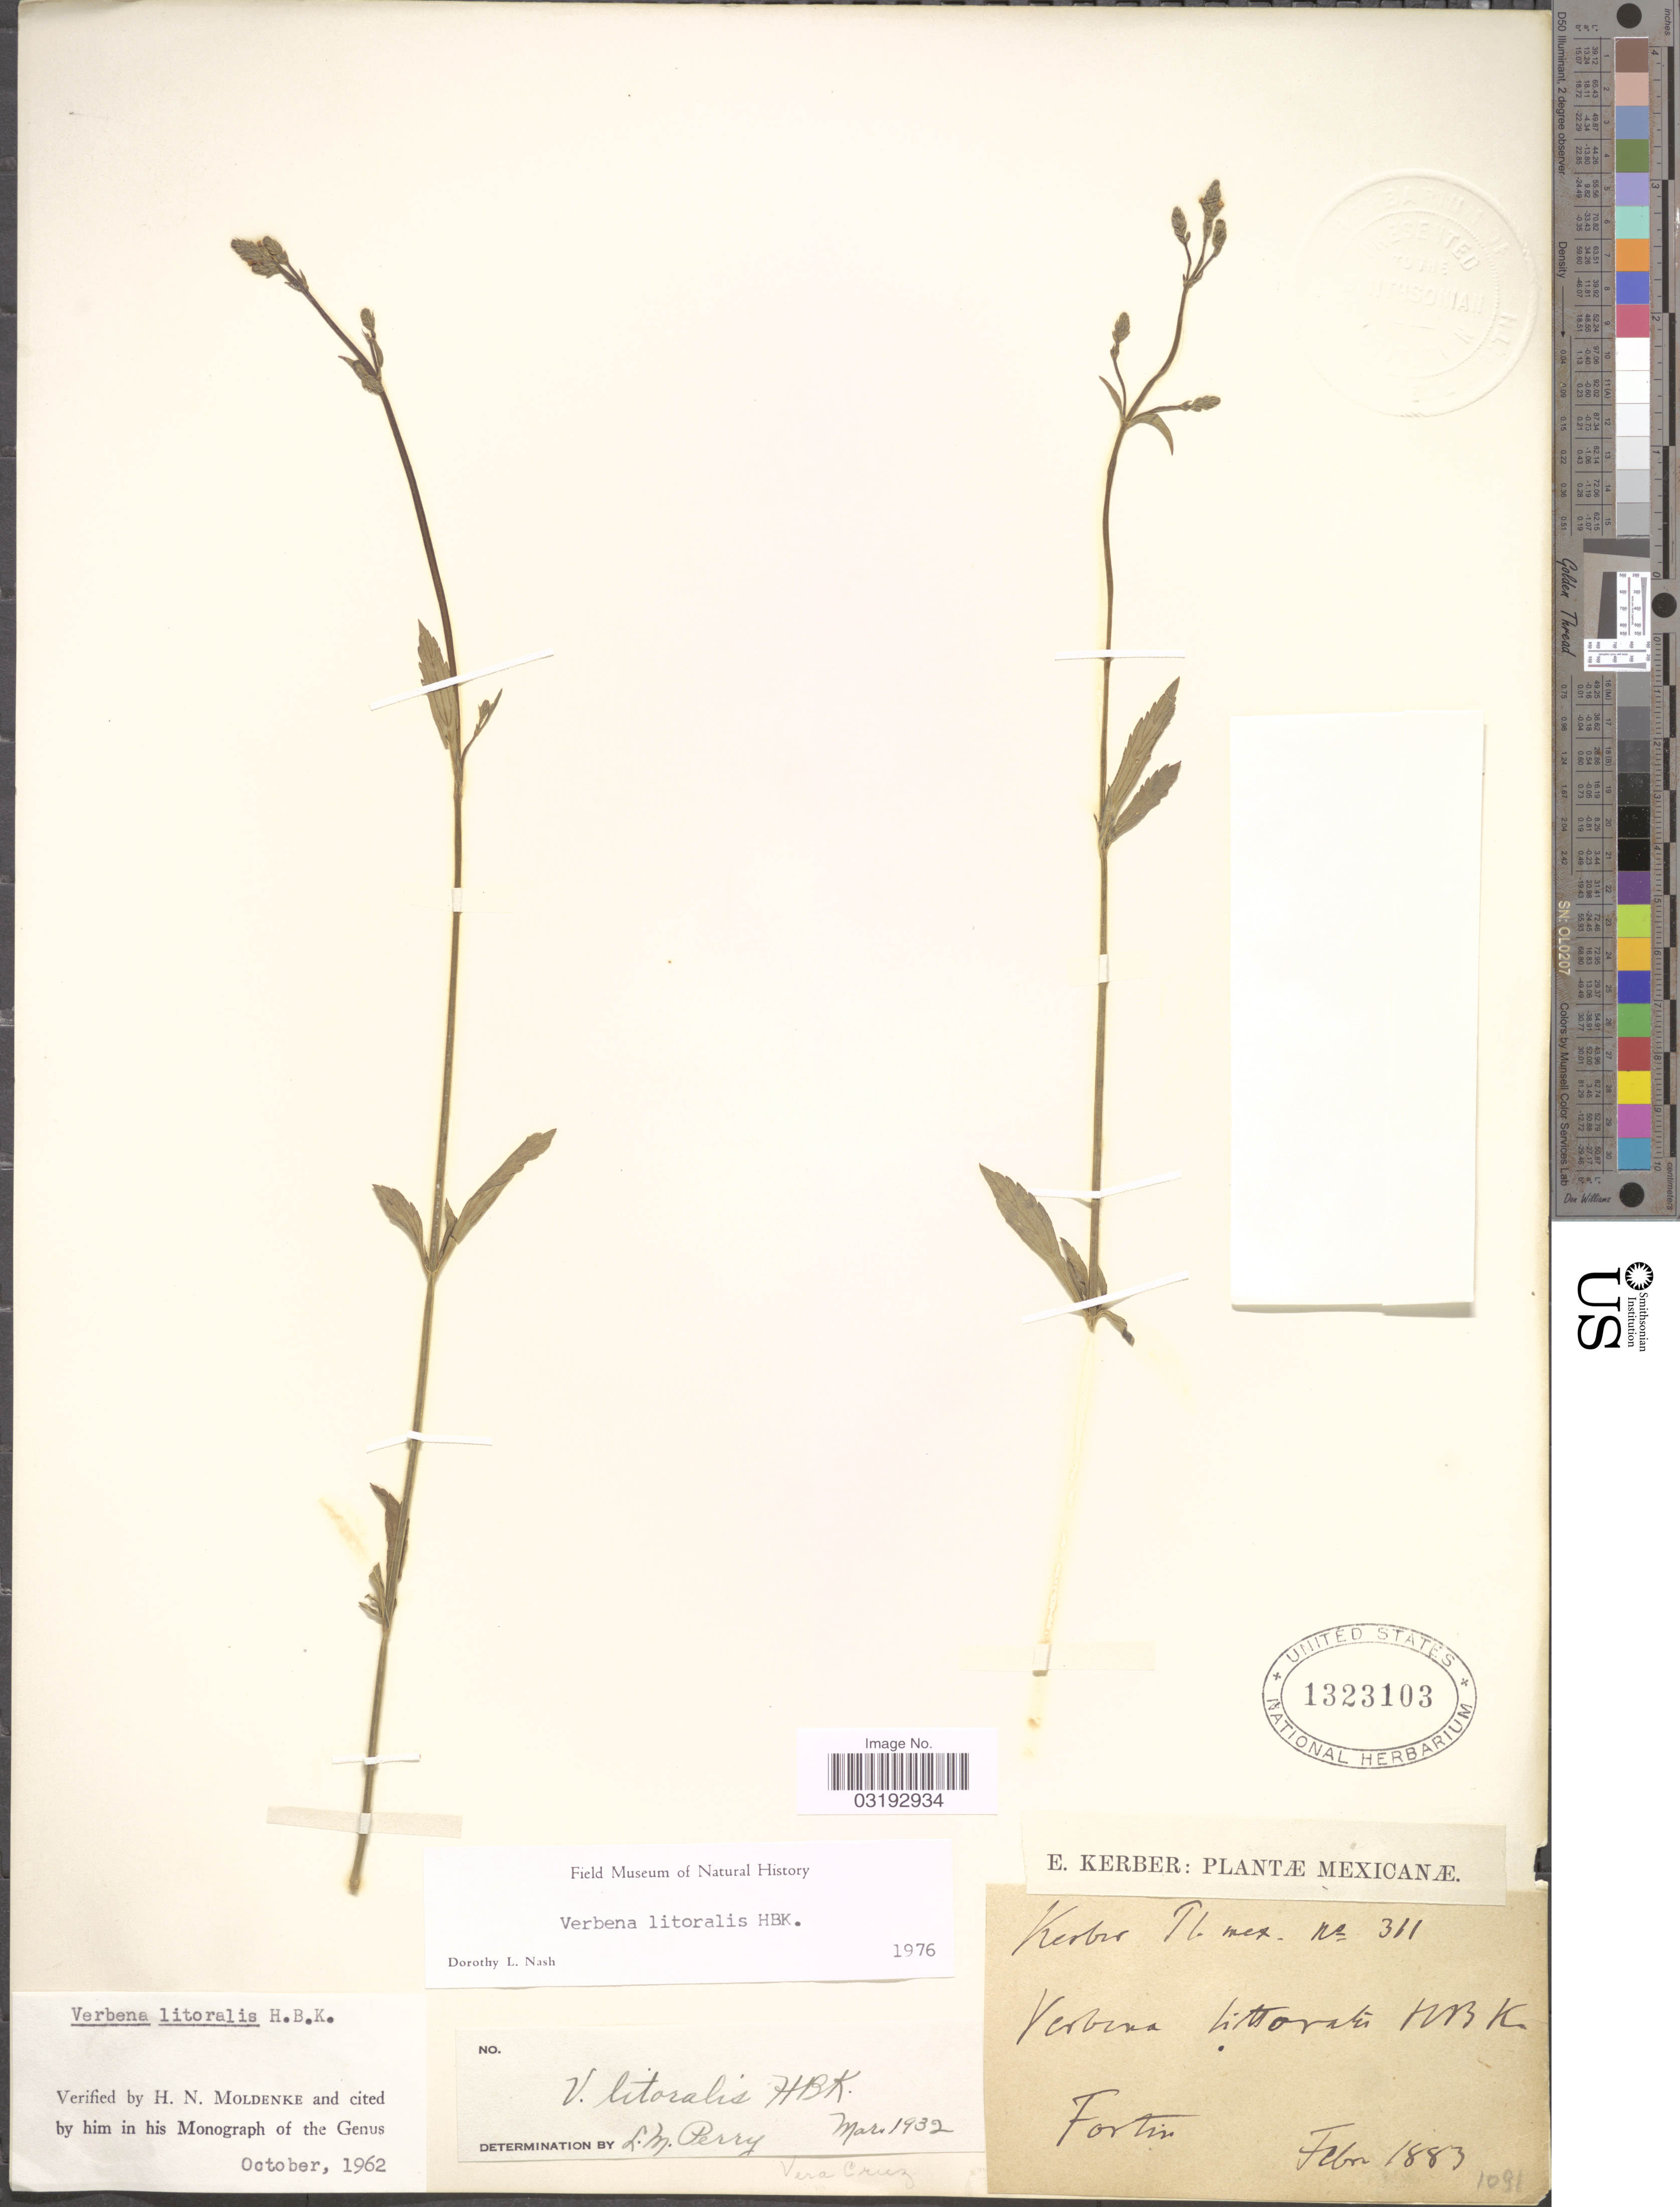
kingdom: Plantae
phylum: Tracheophyta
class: Magnoliopsida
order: Lamiales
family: Verbenaceae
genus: Verbena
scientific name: Verbena litoralis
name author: Kunth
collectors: E. Kerber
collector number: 311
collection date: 1883-02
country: Mexico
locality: Fortin.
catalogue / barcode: US 1323103